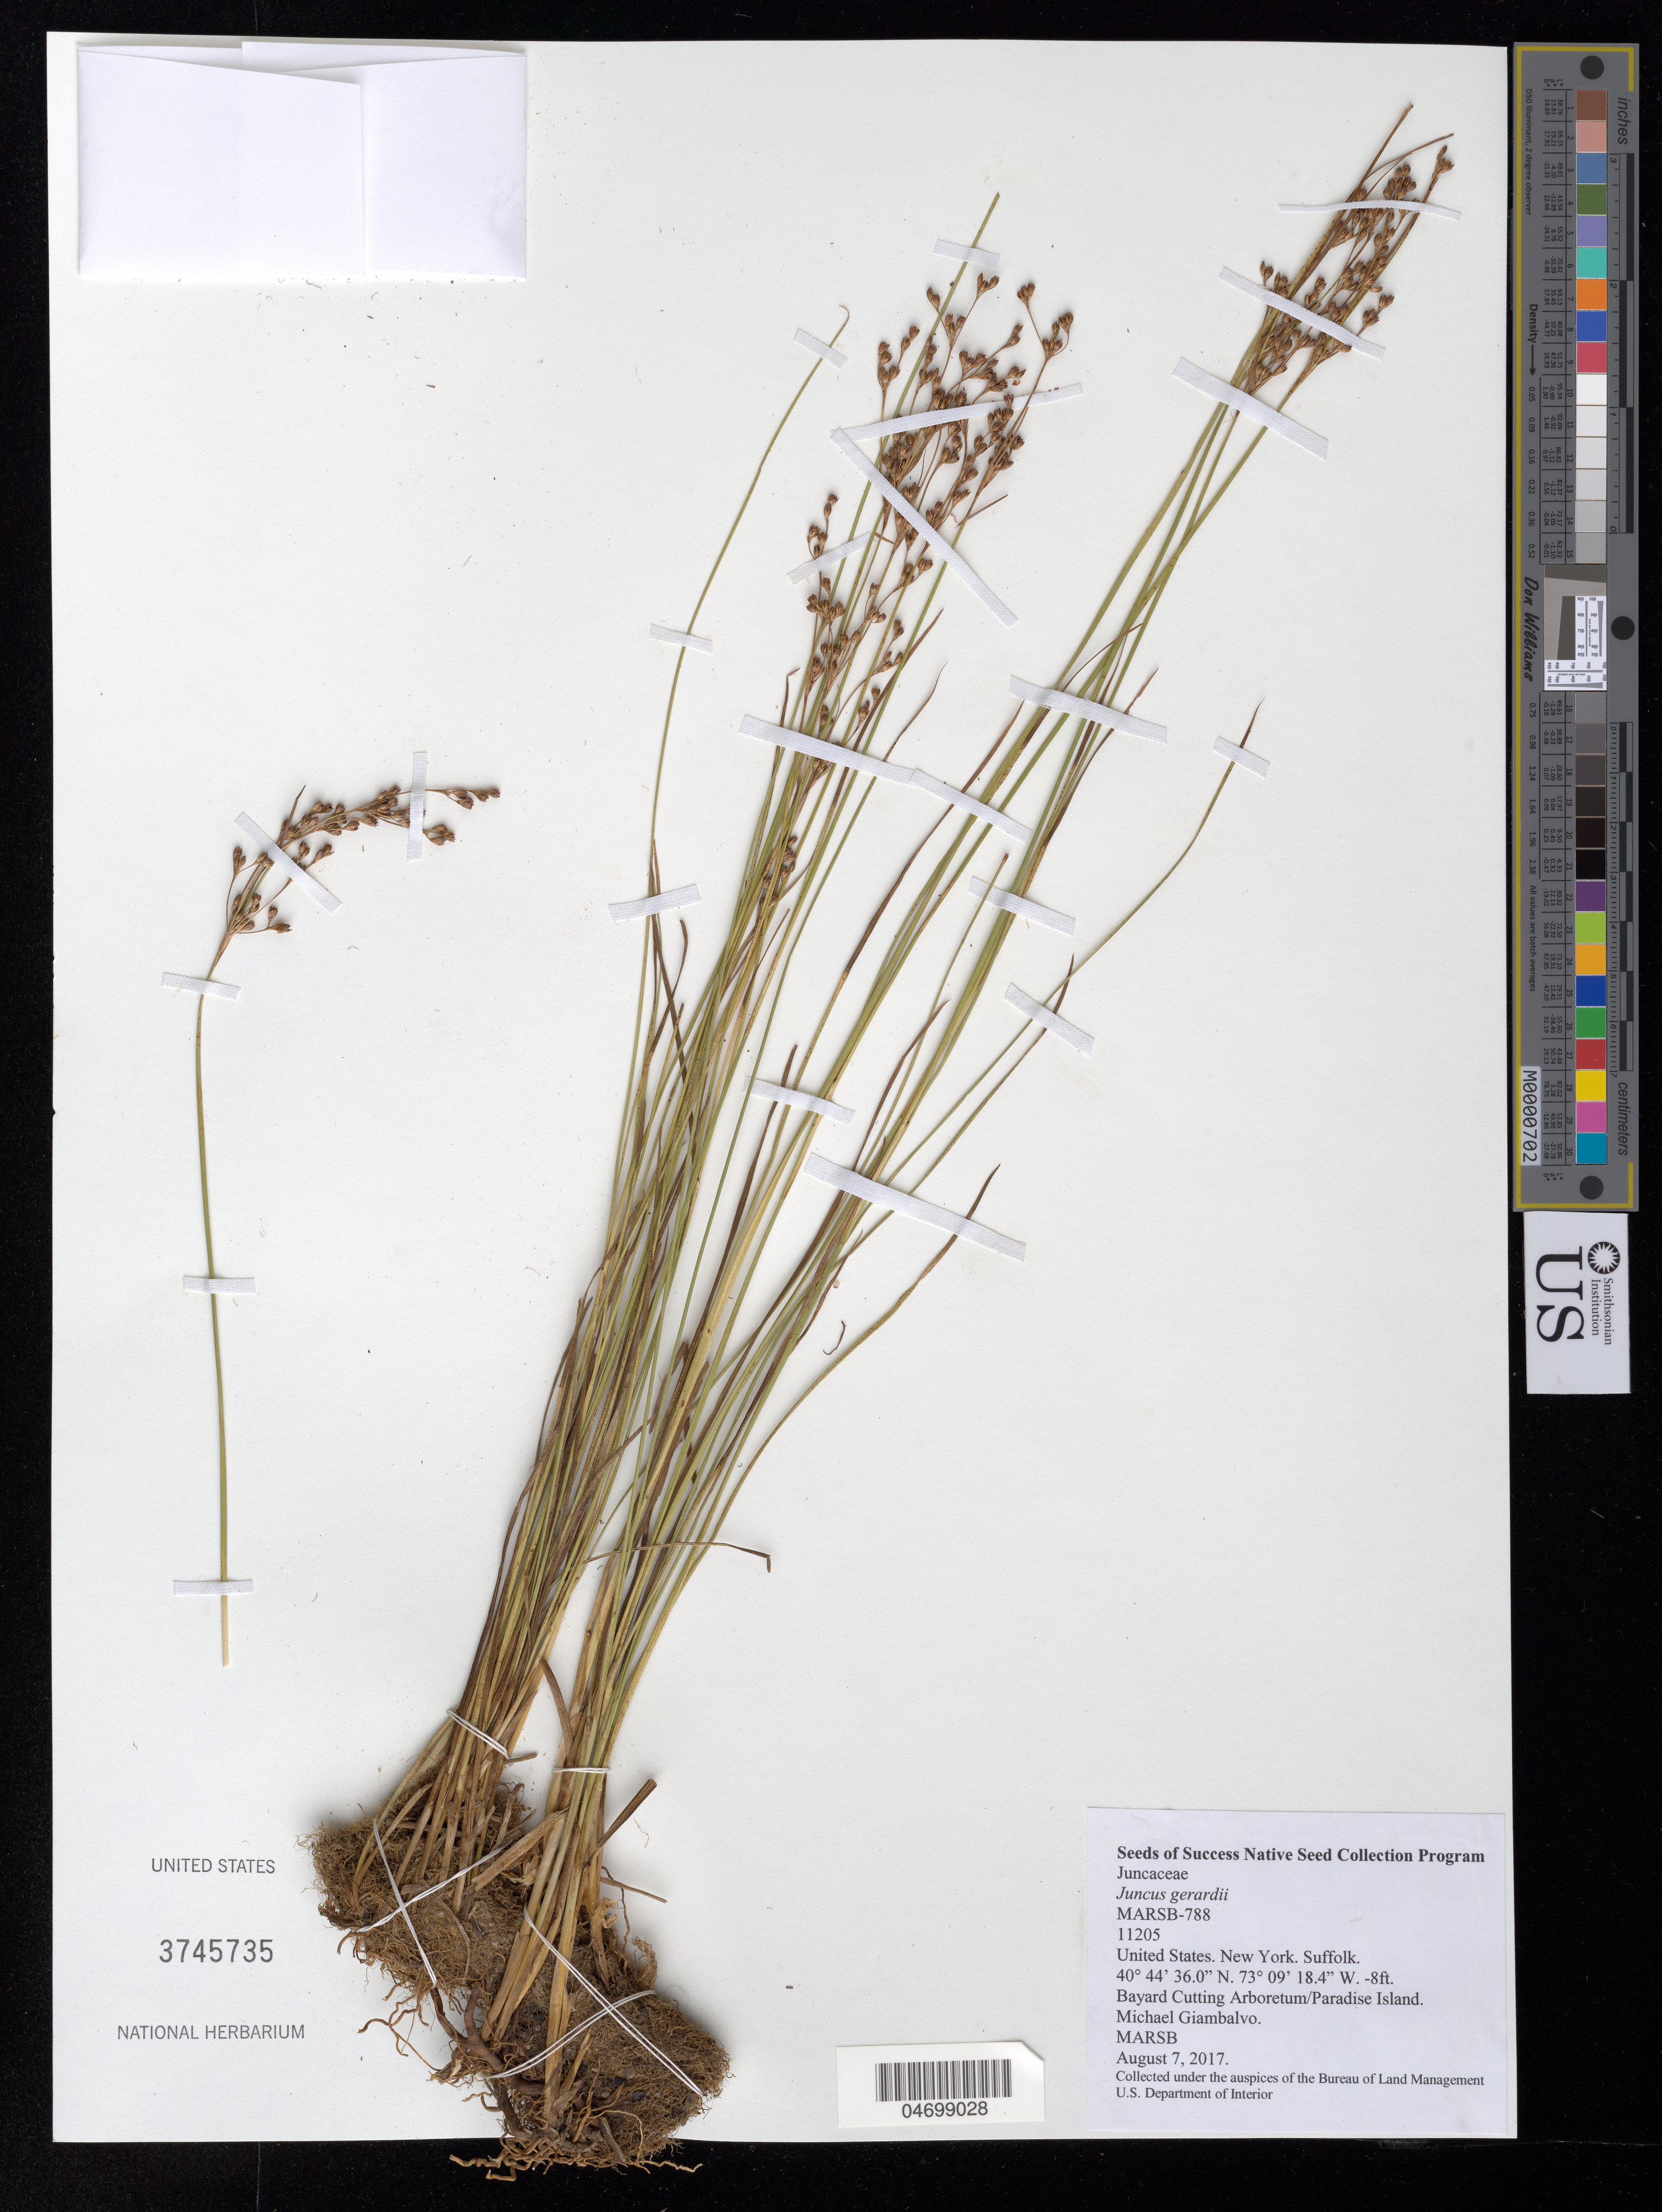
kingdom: Plantae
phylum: Tracheophyta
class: Liliopsida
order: Poales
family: Juncaceae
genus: Juncus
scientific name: Juncus gerardi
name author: Loisel.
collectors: M. Giambalvo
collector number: MARSB-788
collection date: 2017-08-07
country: United States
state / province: New York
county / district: Suffolk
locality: Bayard Cutting Arboretum, Paradise Island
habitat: Brackish Marsh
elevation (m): -2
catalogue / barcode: US 3745735